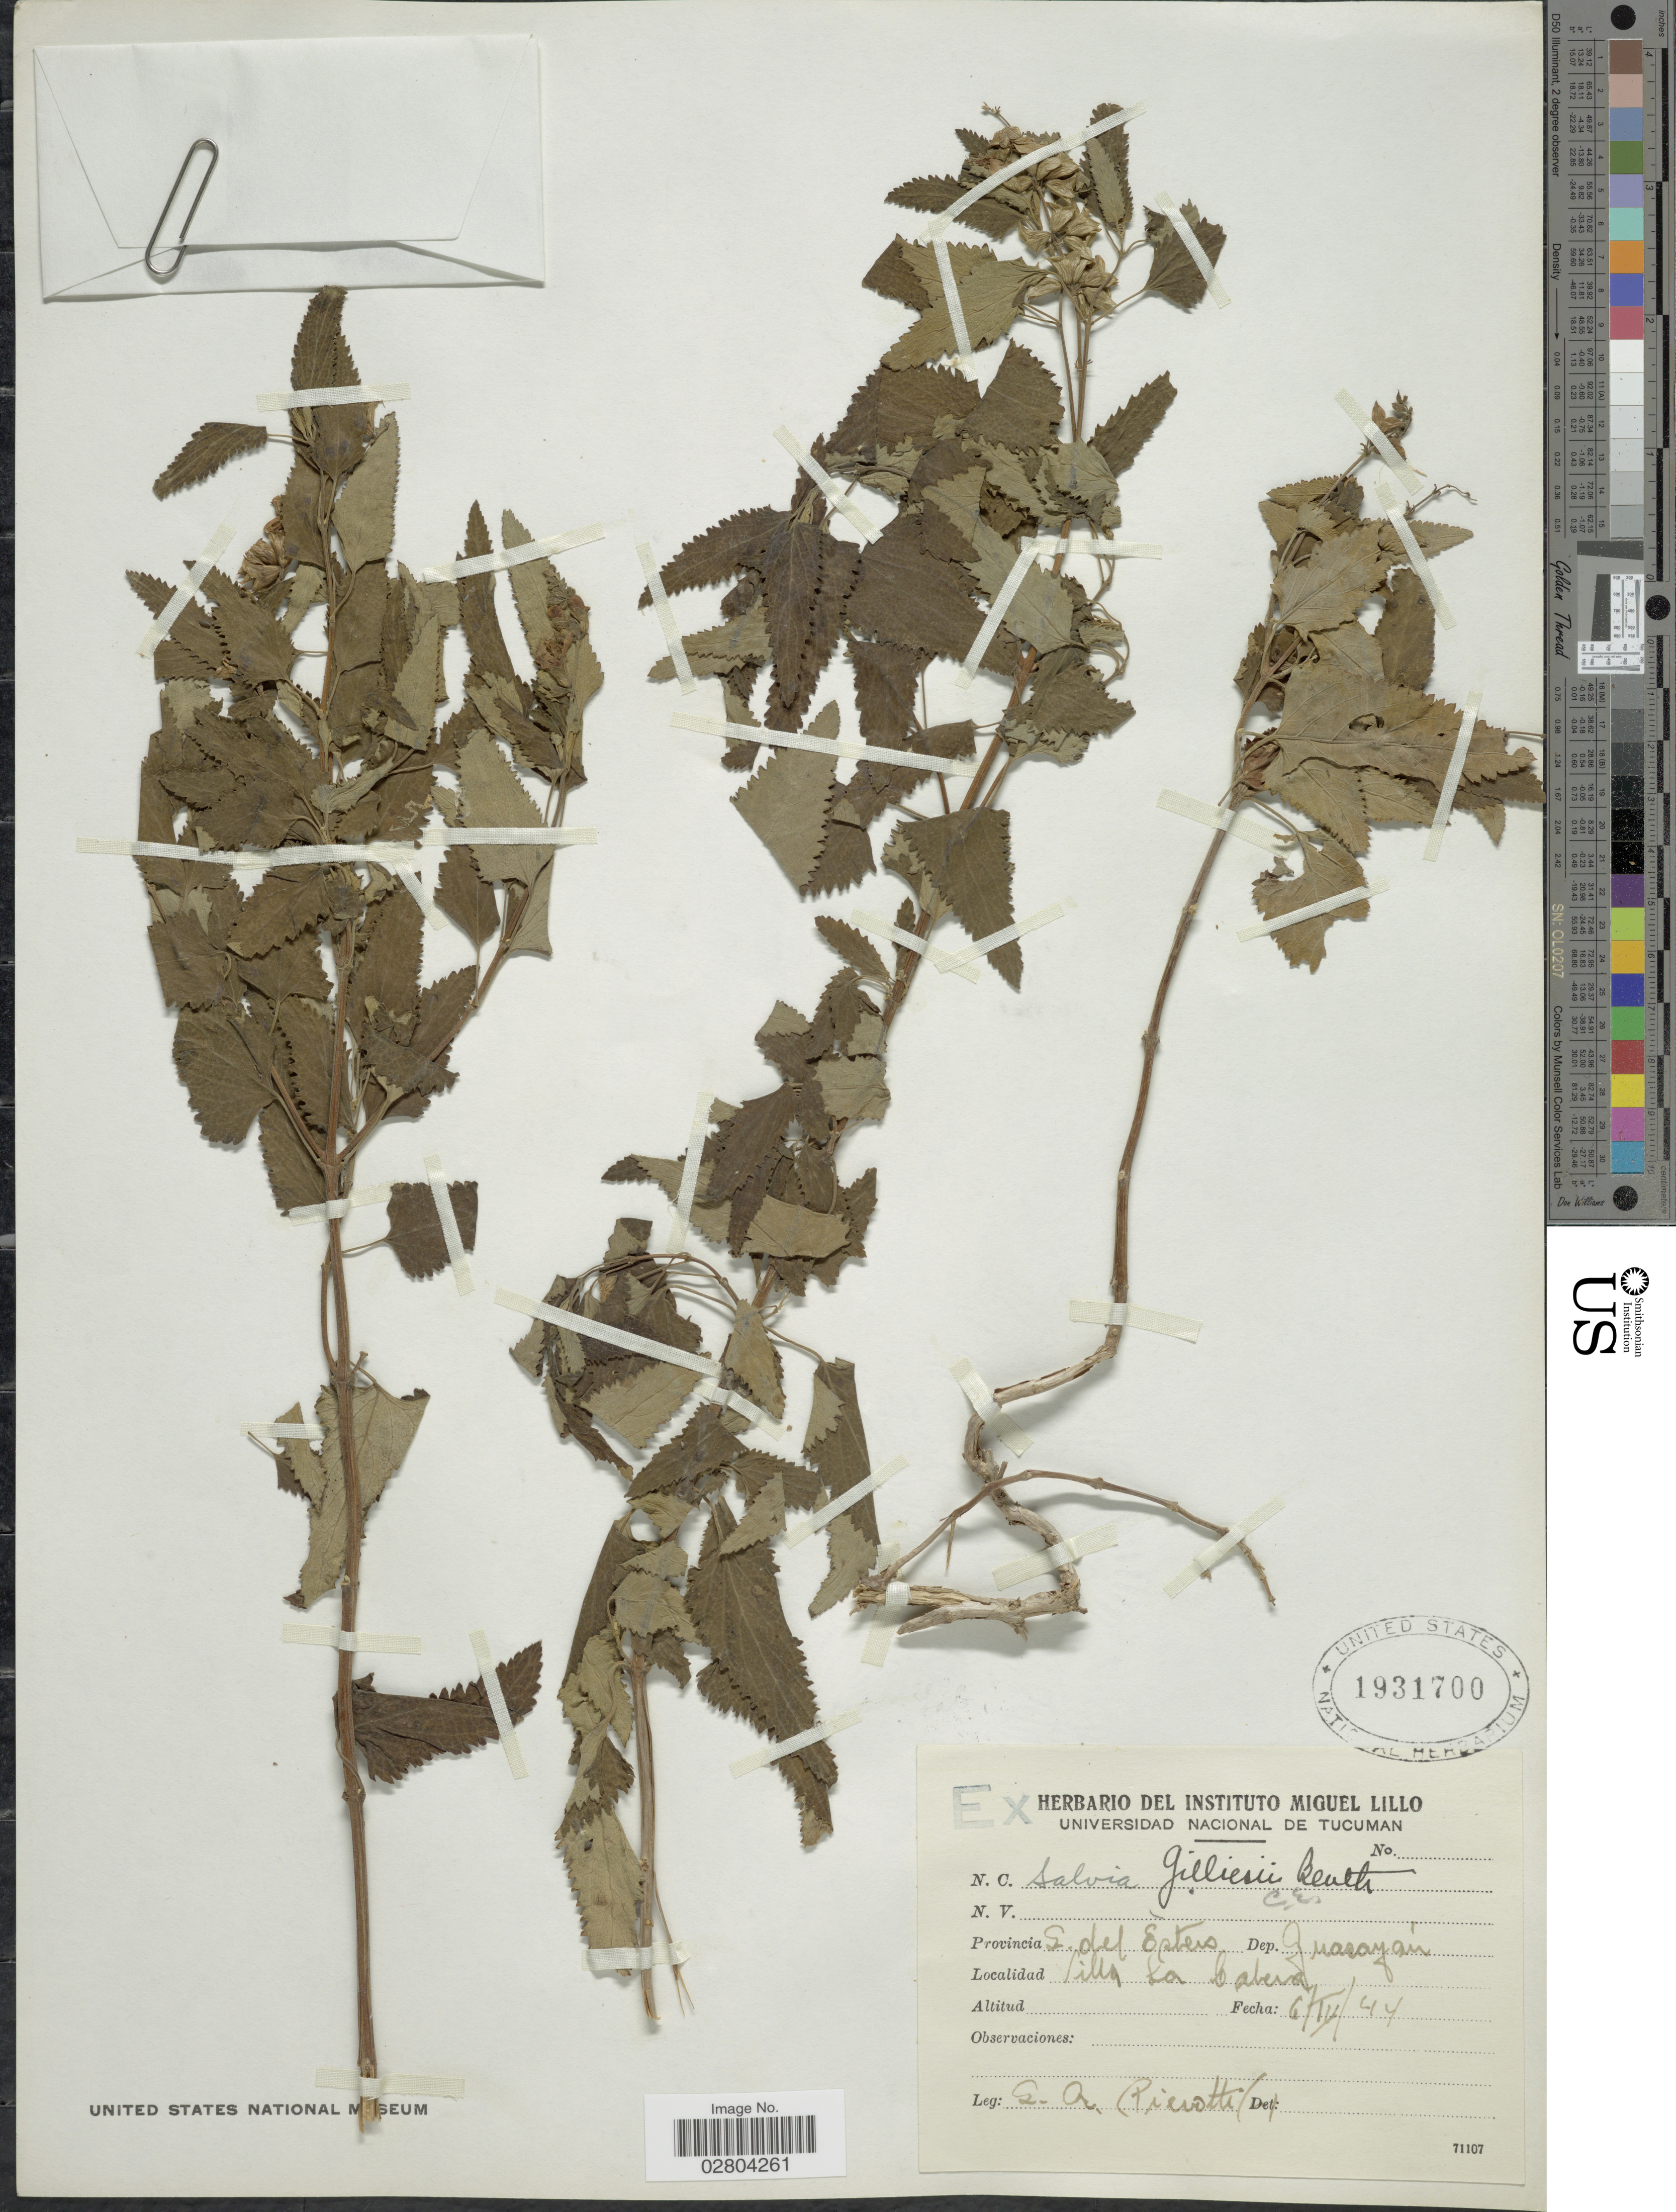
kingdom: Plantae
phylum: Tracheophyta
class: Magnoliopsida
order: Lamiales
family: Lamiaceae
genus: Salvia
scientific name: Salvia cuspidata subsp. gilliesii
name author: (Benth.) J.R.I. Wood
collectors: S. A. Pierotti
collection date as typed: Transcribed d/m/y: 6/4/44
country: Argentina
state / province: Santiago del Estero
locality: Provincia S. del Estero. Dep. Guasayan. Villa La Calera.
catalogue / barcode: US 1931700